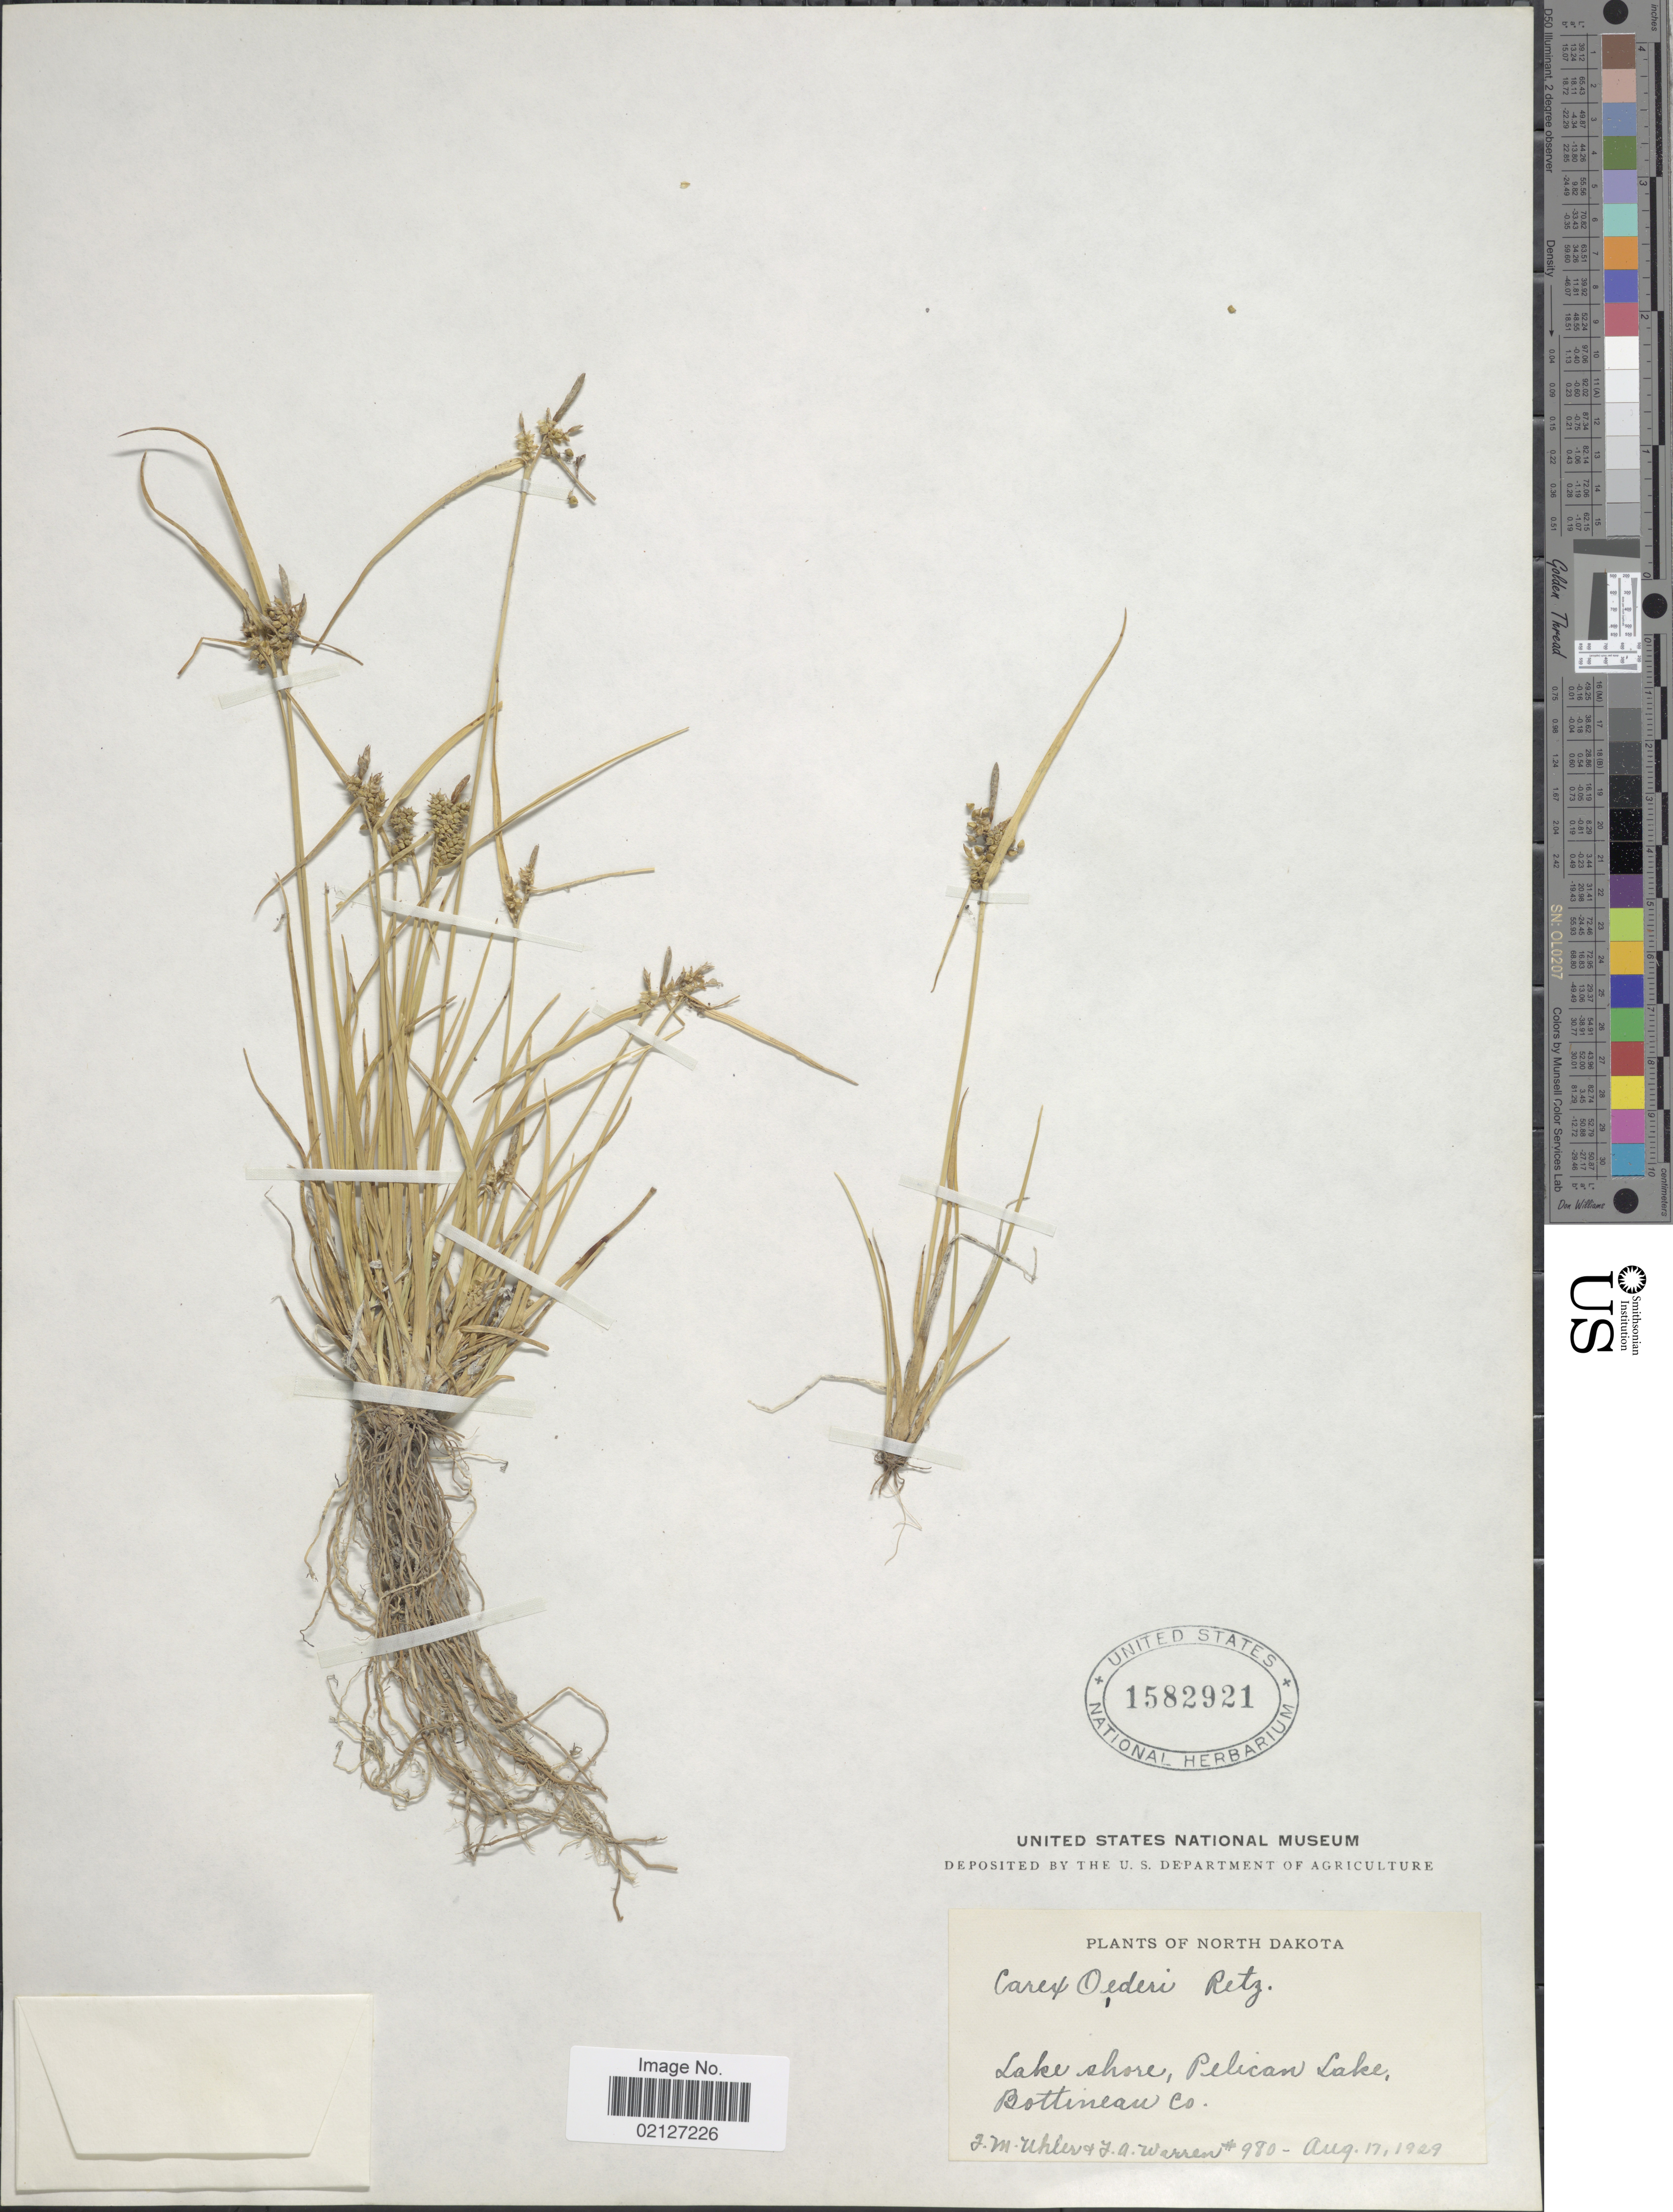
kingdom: Plantae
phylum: Tracheophyta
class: Liliopsida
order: Poales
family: Cyperaceae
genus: Carex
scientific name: Carex oederi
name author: Retz.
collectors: F. M. Uhler & J. Warren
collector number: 980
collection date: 1929-08-17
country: United States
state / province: North Dakota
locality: Lake shore, Pelican Lake, Bottineau Co.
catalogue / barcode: US 1582921